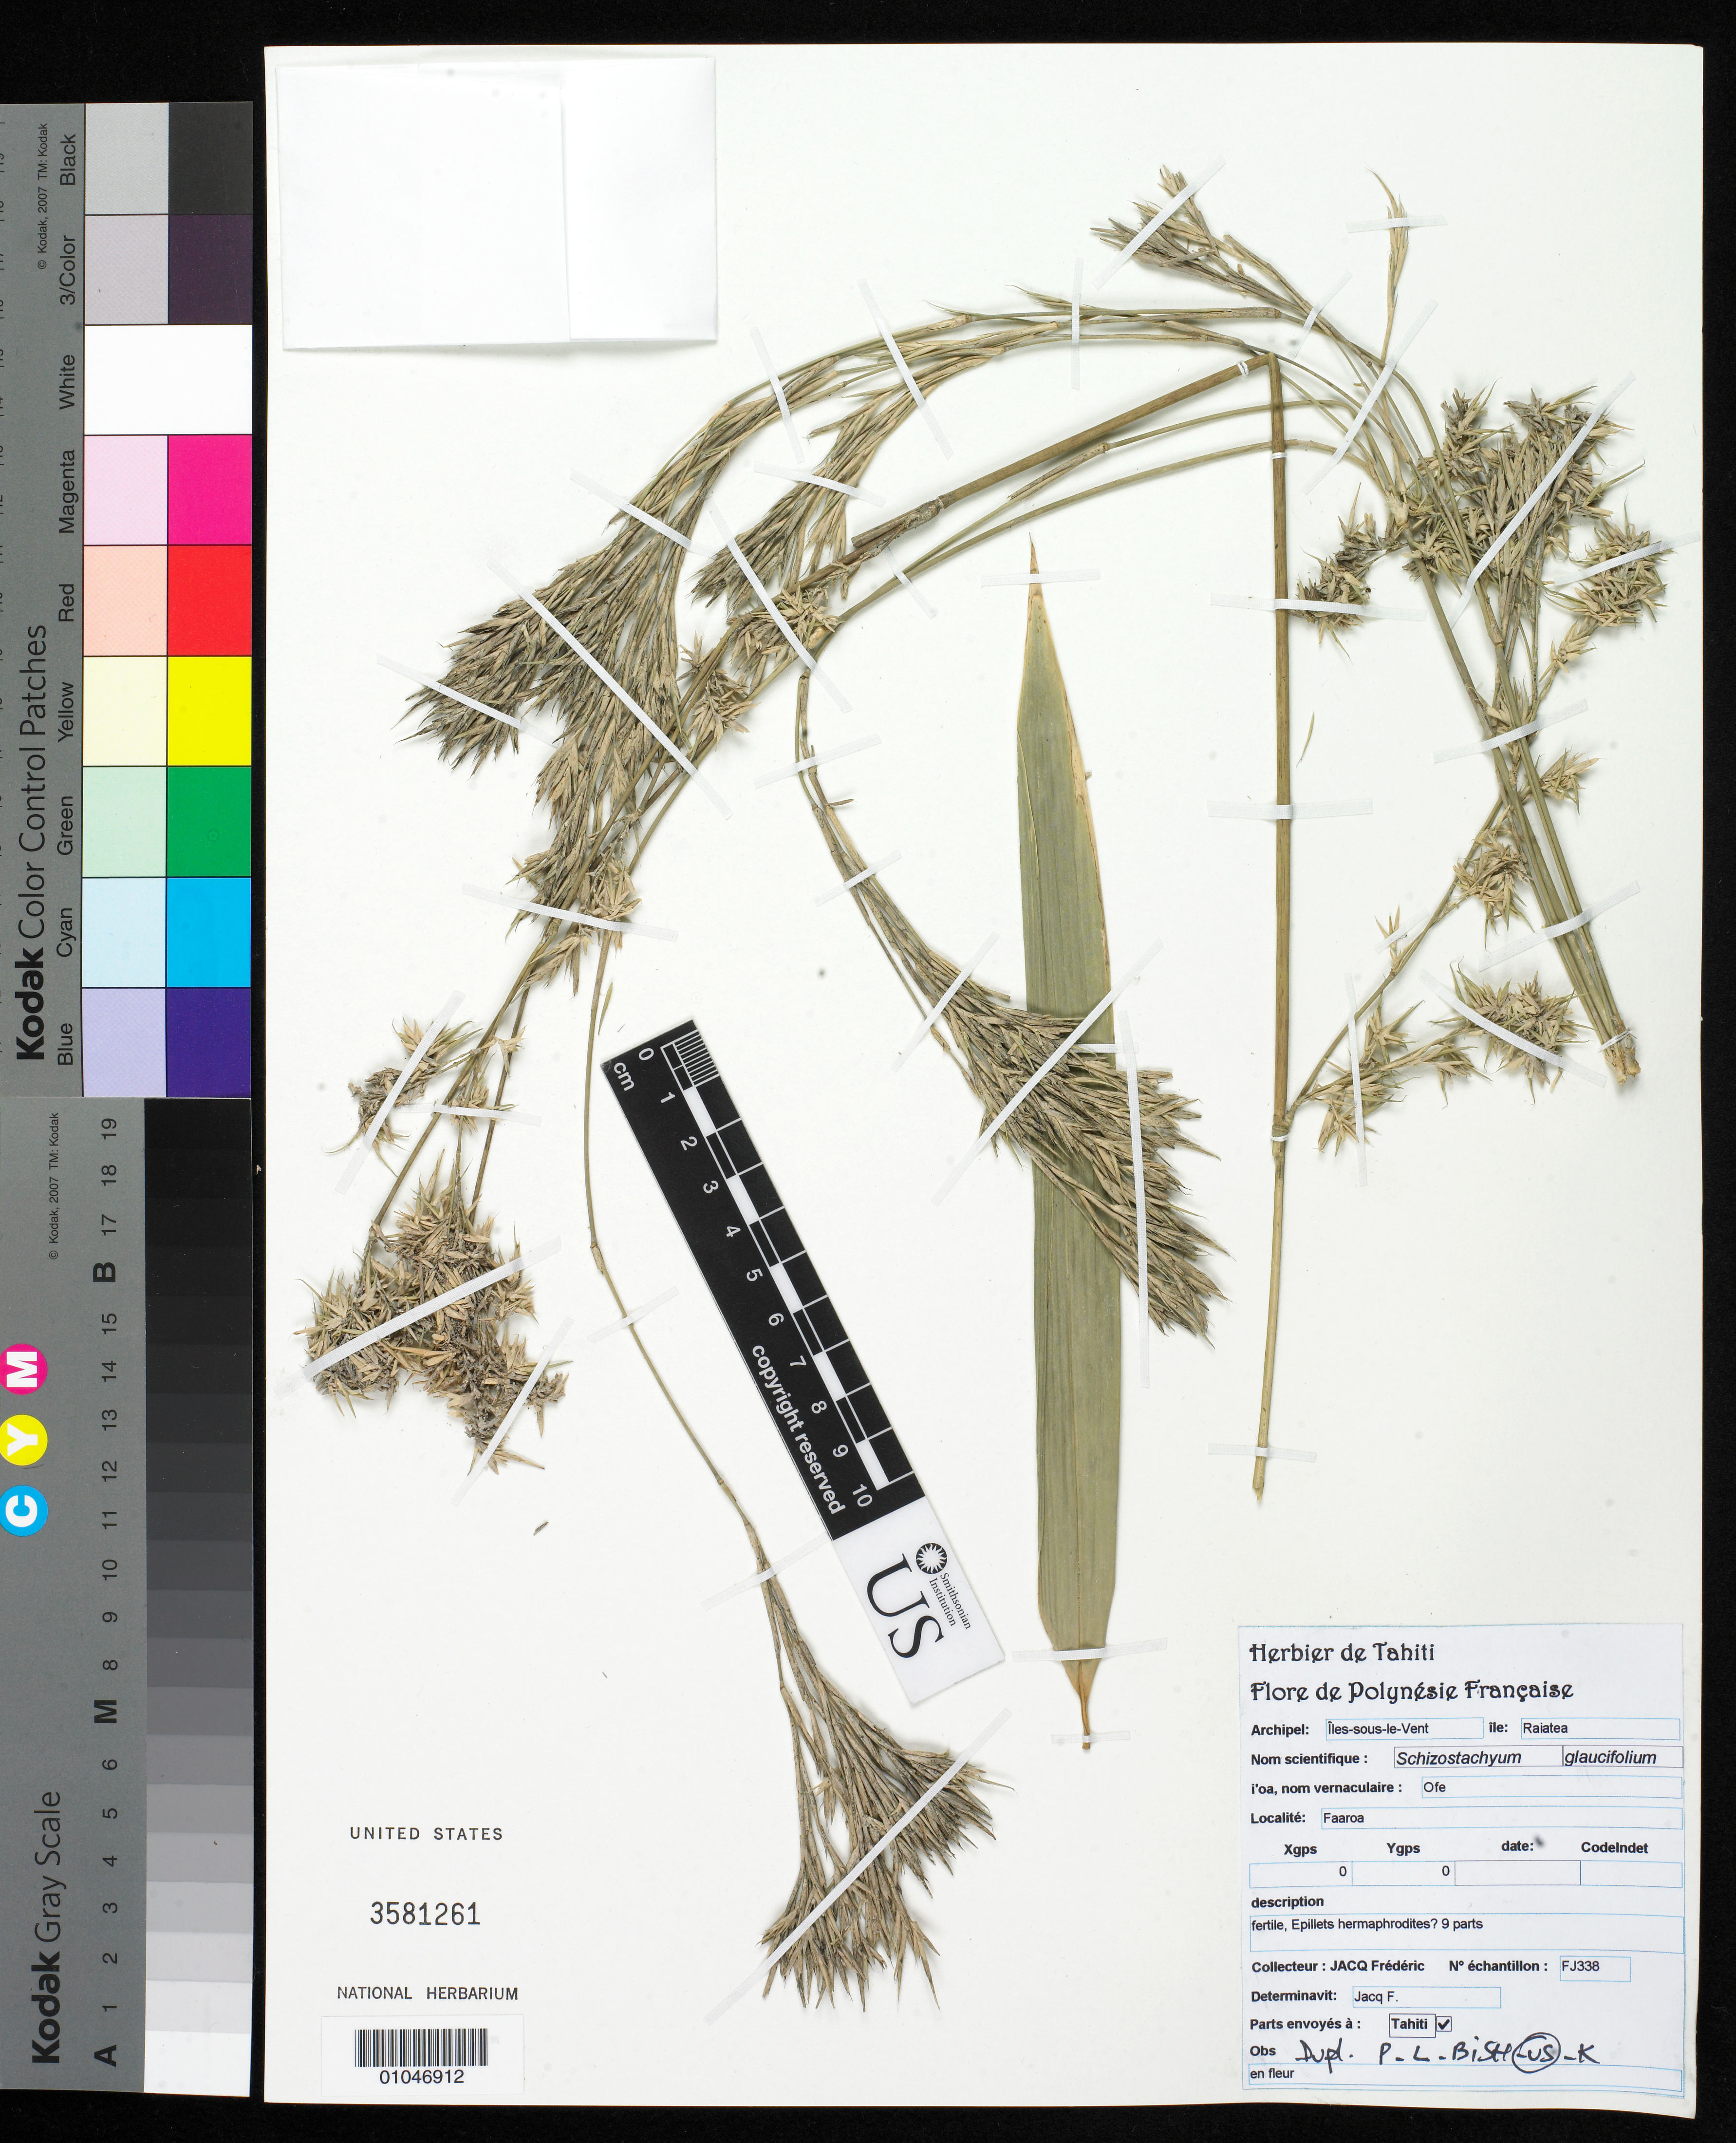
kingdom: Plantae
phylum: Tracheophyta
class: Liliopsida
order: Poales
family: Poaceae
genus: Schizostachyum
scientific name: Schizostachyum glaucifolium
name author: (Rupr.) Munro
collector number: FJ338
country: French Polynesia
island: Raiatea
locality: Faaroa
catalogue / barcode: US 3581261